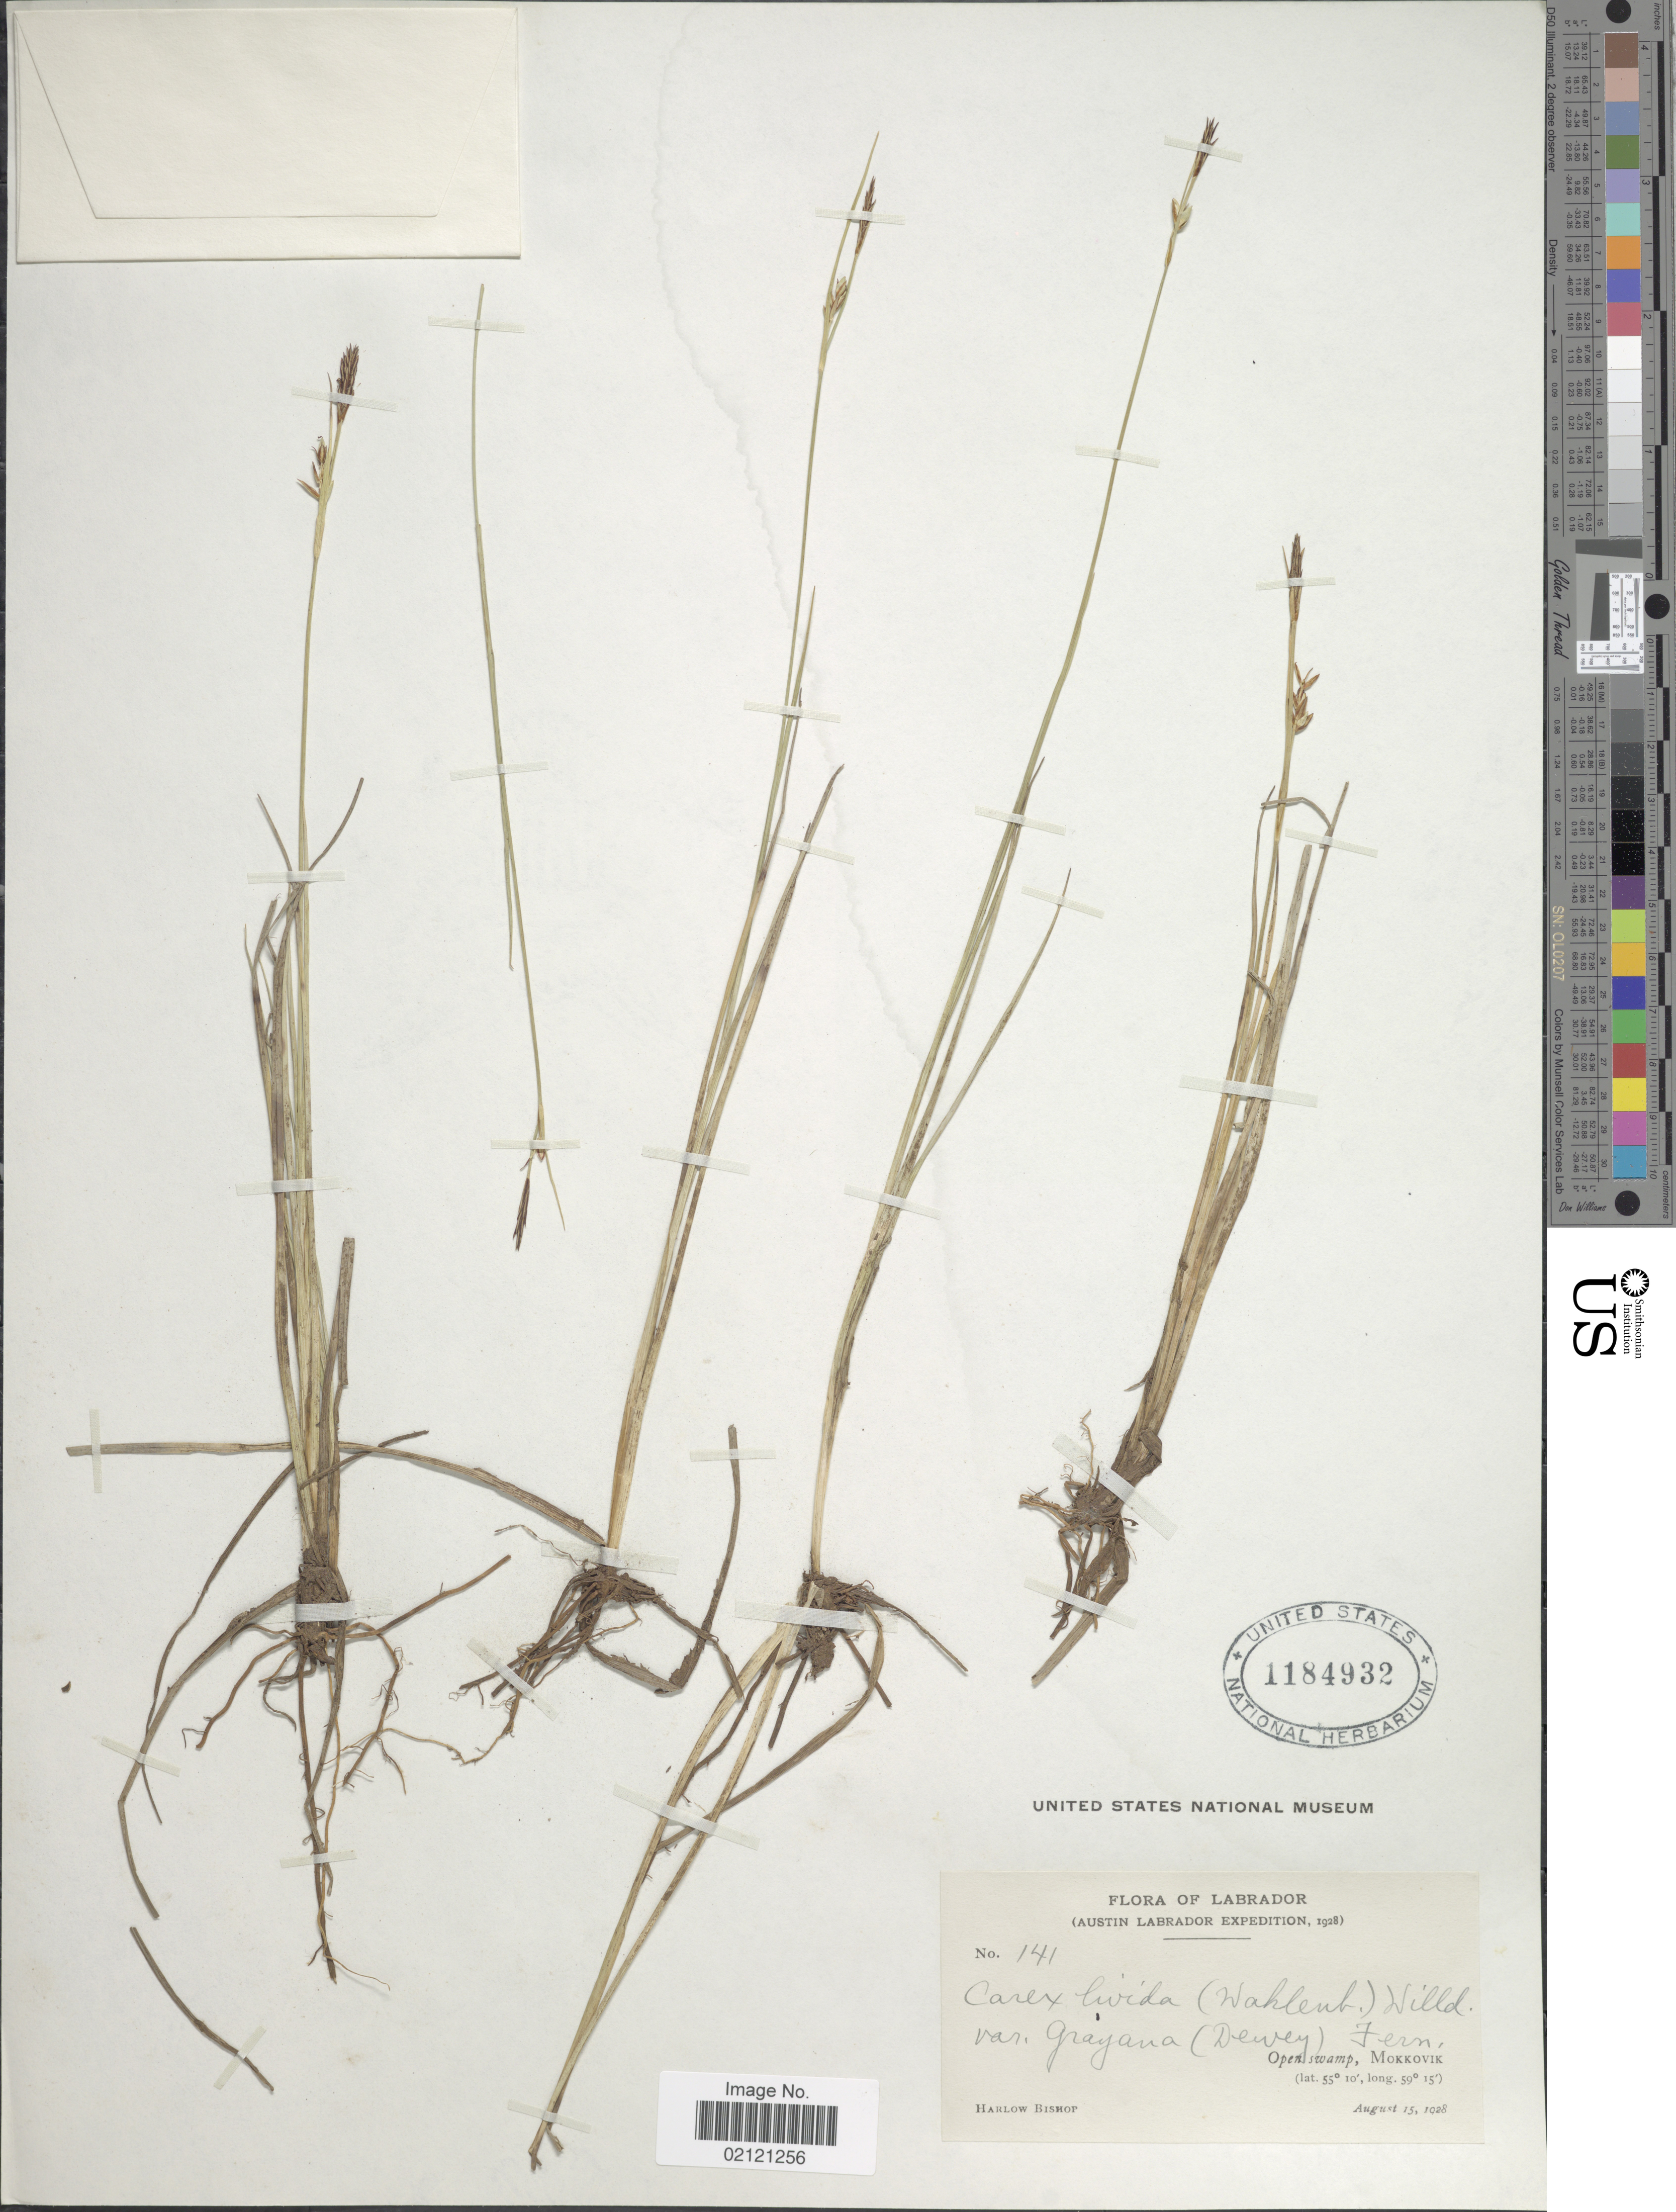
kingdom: Plantae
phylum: Tracheophyta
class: Liliopsida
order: Poales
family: Cyperaceae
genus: Carex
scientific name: Carex livida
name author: (Wahlenb.) Willd.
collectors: H. Bishop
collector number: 141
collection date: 1928-08-15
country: Canada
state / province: Newfoundland and Labrador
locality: Labrador, Open swamp, Mokkovik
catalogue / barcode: US 1184932